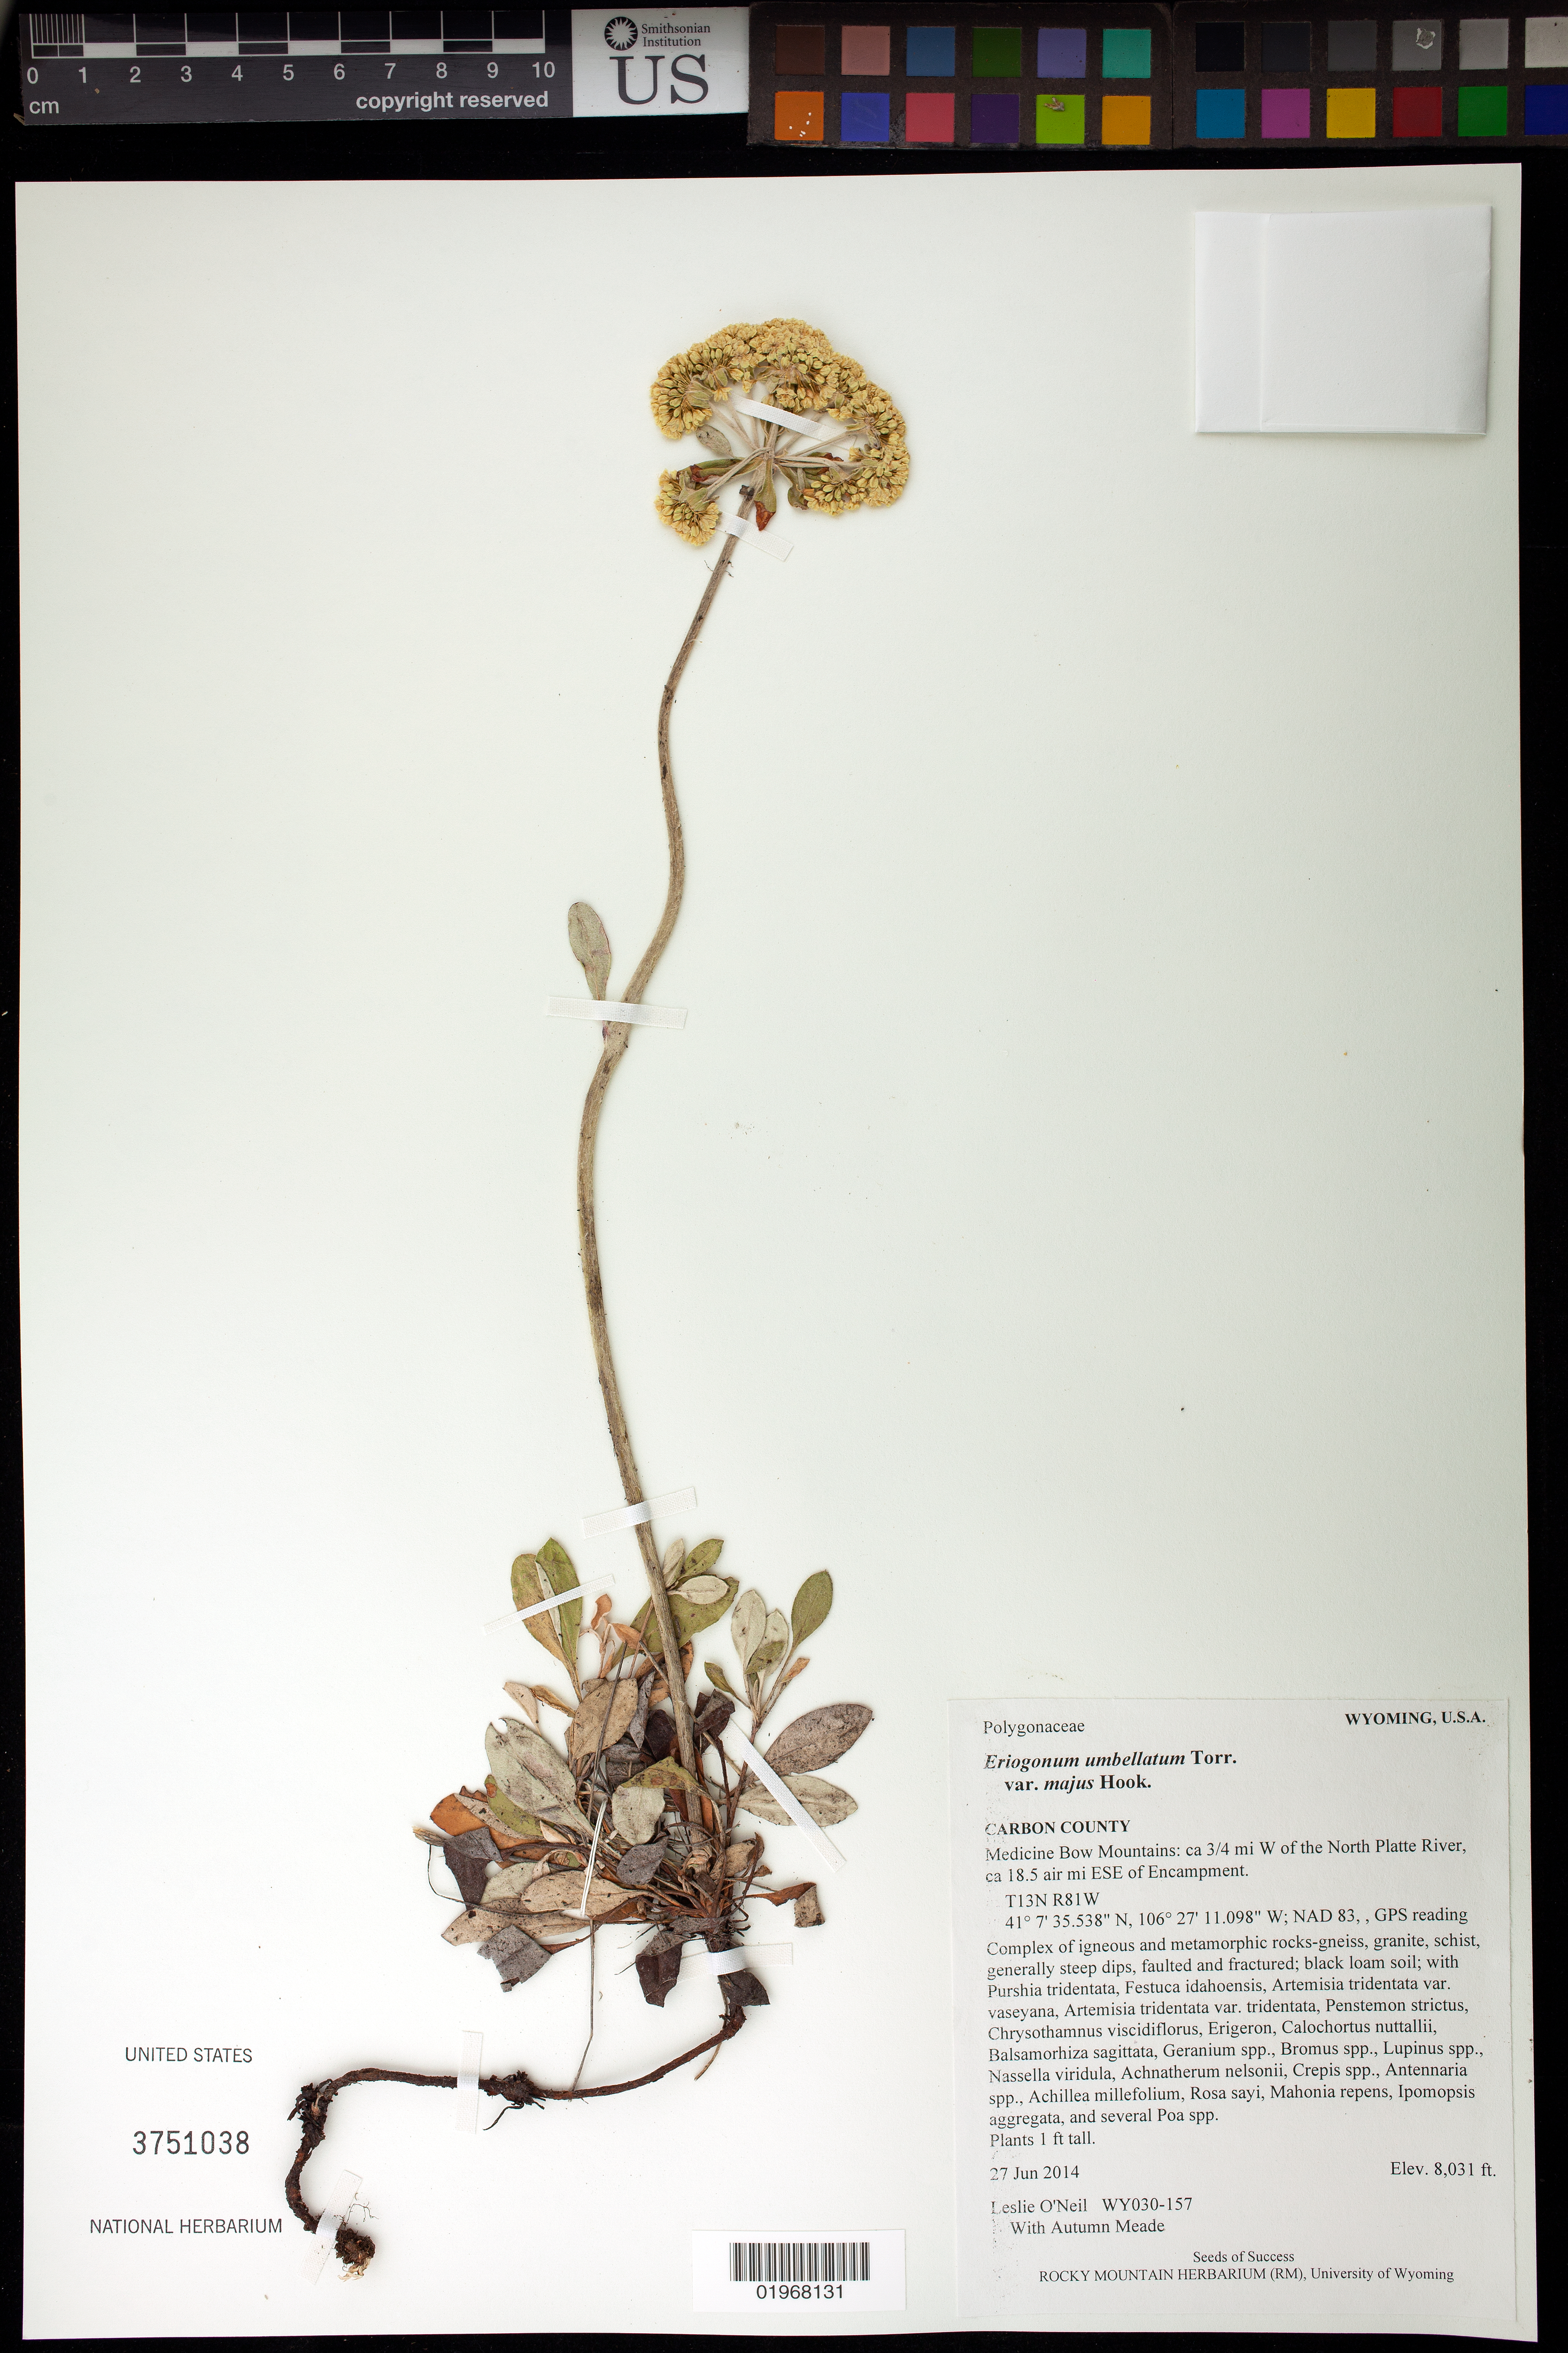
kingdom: Plantae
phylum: Tracheophyta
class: Magnoliopsida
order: Caryophyllales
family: Polygonaceae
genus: Eriogonum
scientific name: Eriogonum umbellatum var. majus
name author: Hook.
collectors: L. O'Neil & L. Meade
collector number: WY030-157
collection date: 2014-06-27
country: United States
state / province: Wyoming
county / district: Carbon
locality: Medicine Bow Mountains: ca 3/4 mi. W of the North Platte River, ca 18.5 air mi. ESE of Encampment.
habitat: Complex of igneous and metamorphic rocks-gneiss, granite, schist, black loam soil. With Bromus sp., Crepis sp., Lupinus sp, ect.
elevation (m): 2448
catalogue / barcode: US 3751038